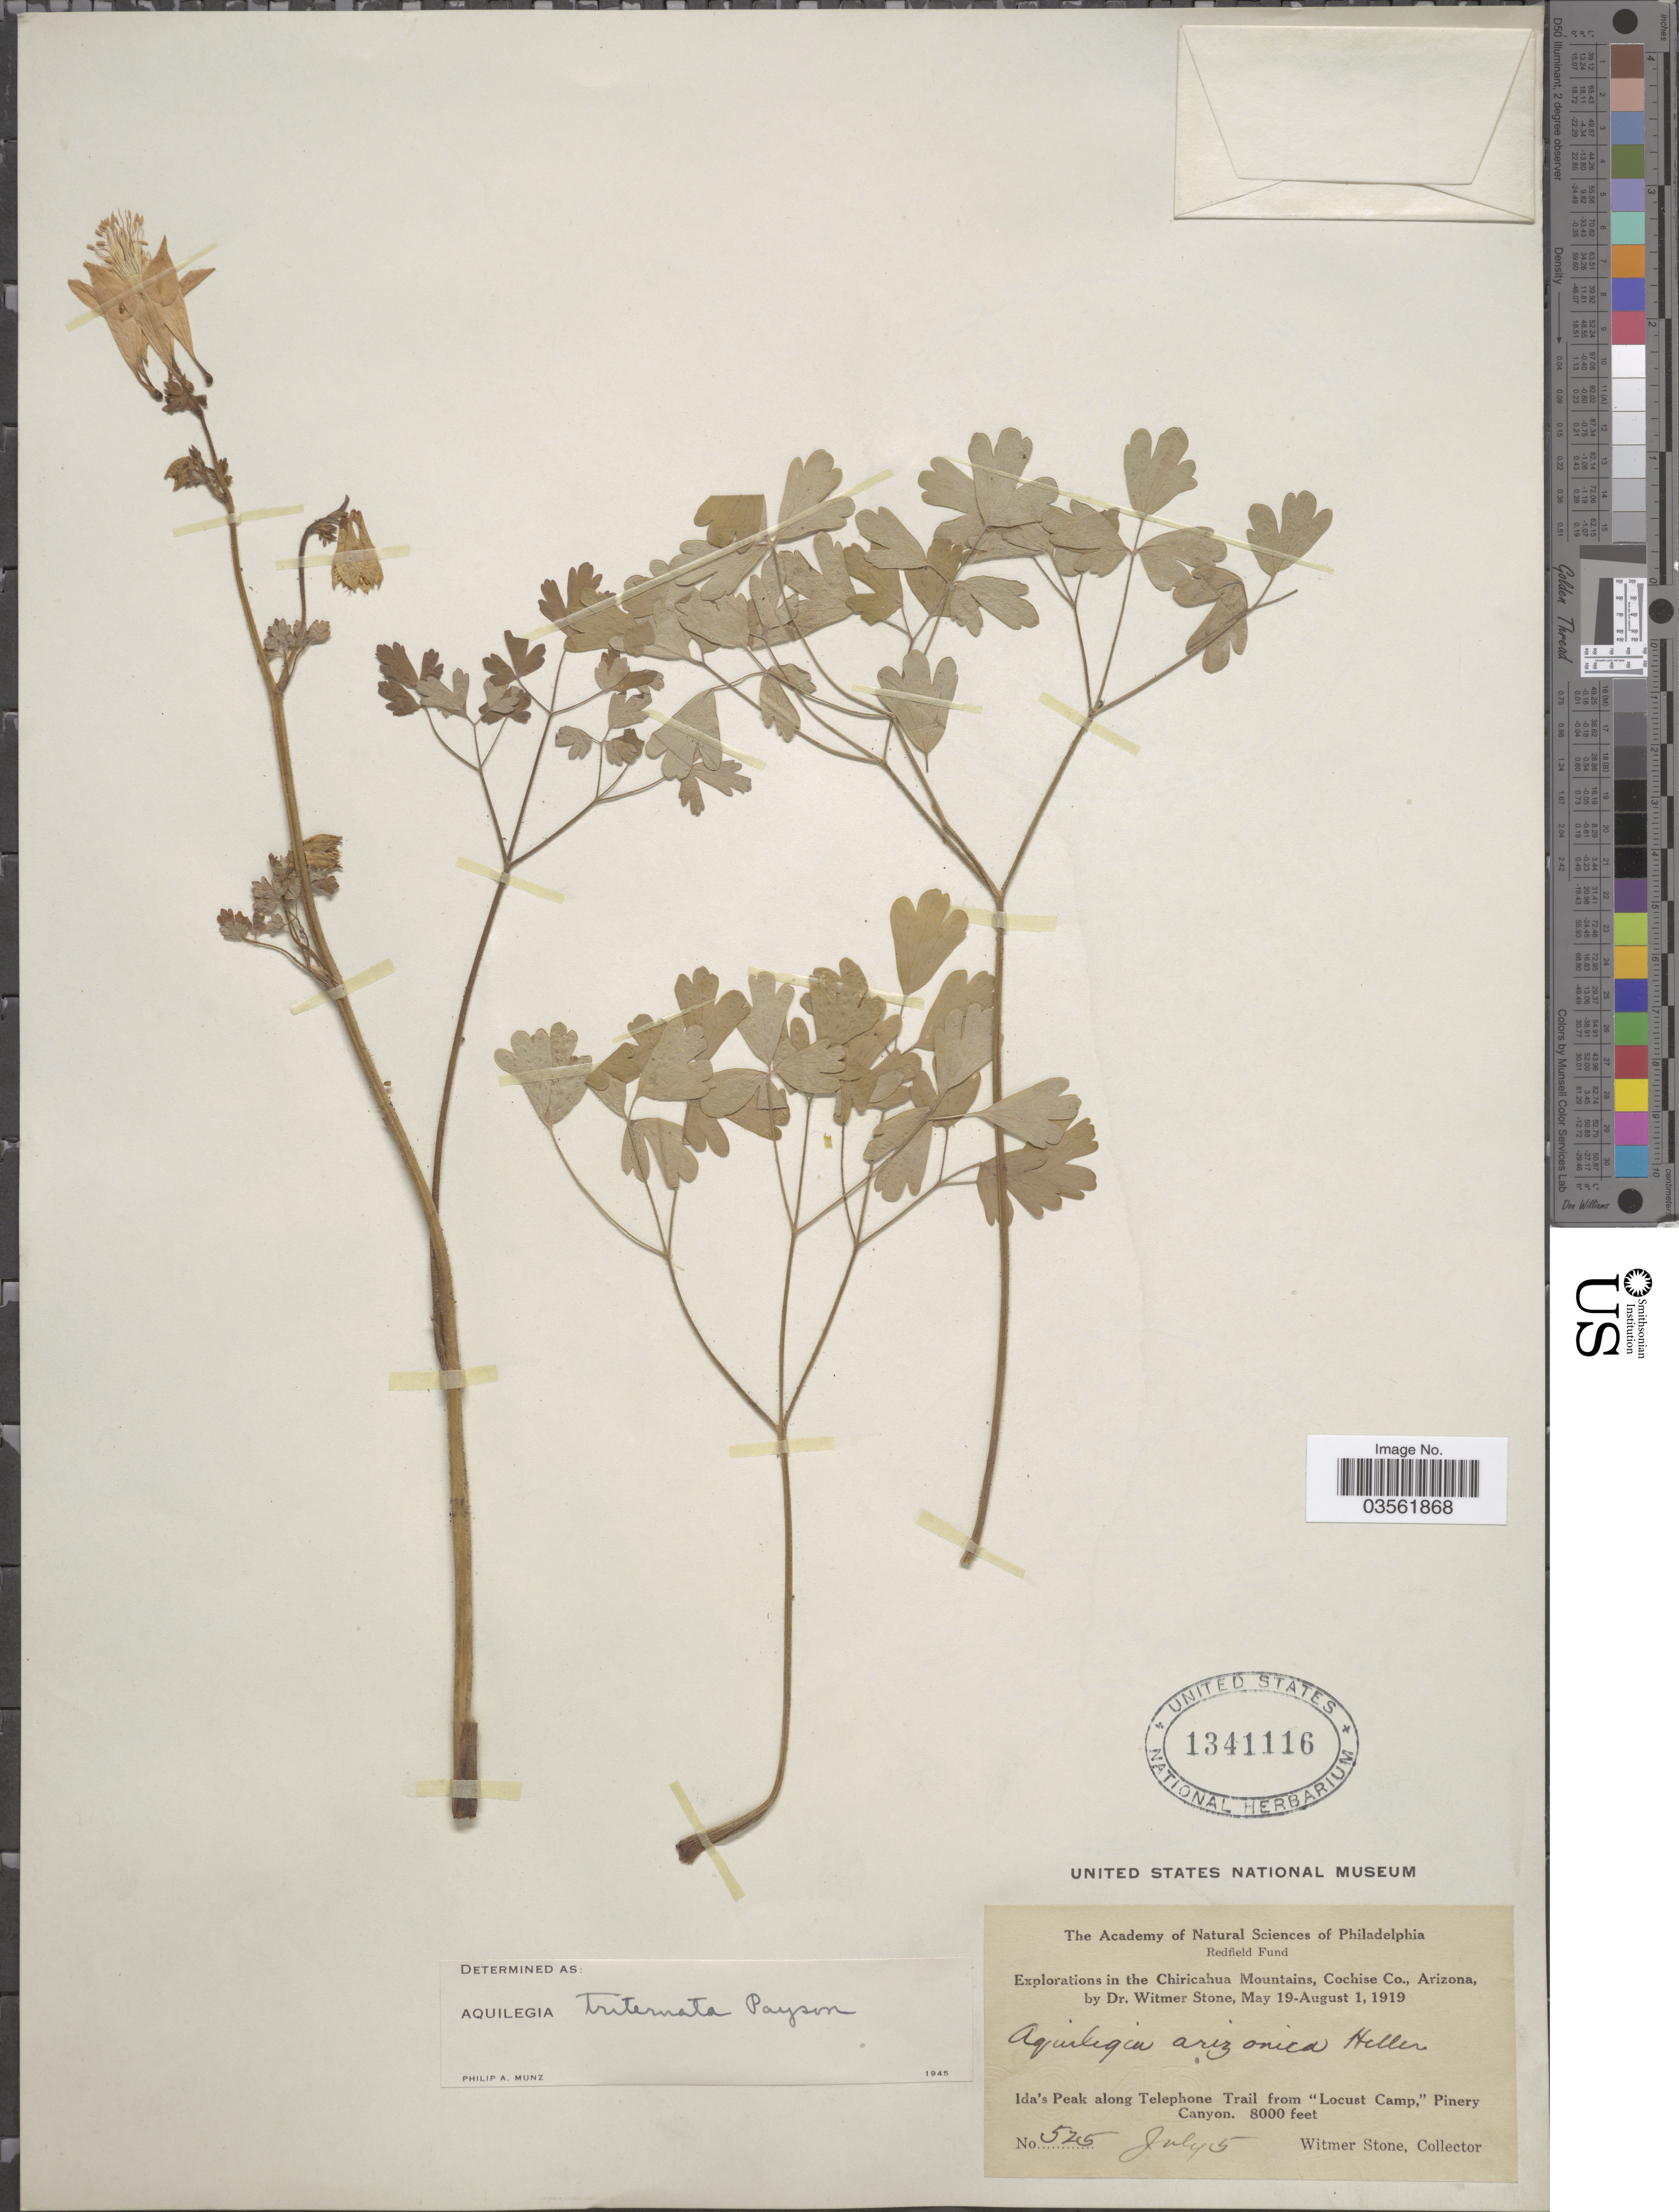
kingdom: Plantae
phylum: Tracheophyta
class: Magnoliopsida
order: Ranunculales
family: Ranunculaceae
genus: Aquilegia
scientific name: Aquilegia triternata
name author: Payson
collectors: W. Stone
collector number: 525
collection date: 1919-07-05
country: United States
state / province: Arizona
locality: The Chiricahua Mountains, Cochise Co. Ida's Peak along Telephone Trail from "Locust Camp," Pinery Canyon.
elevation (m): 2438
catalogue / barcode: US 1341116